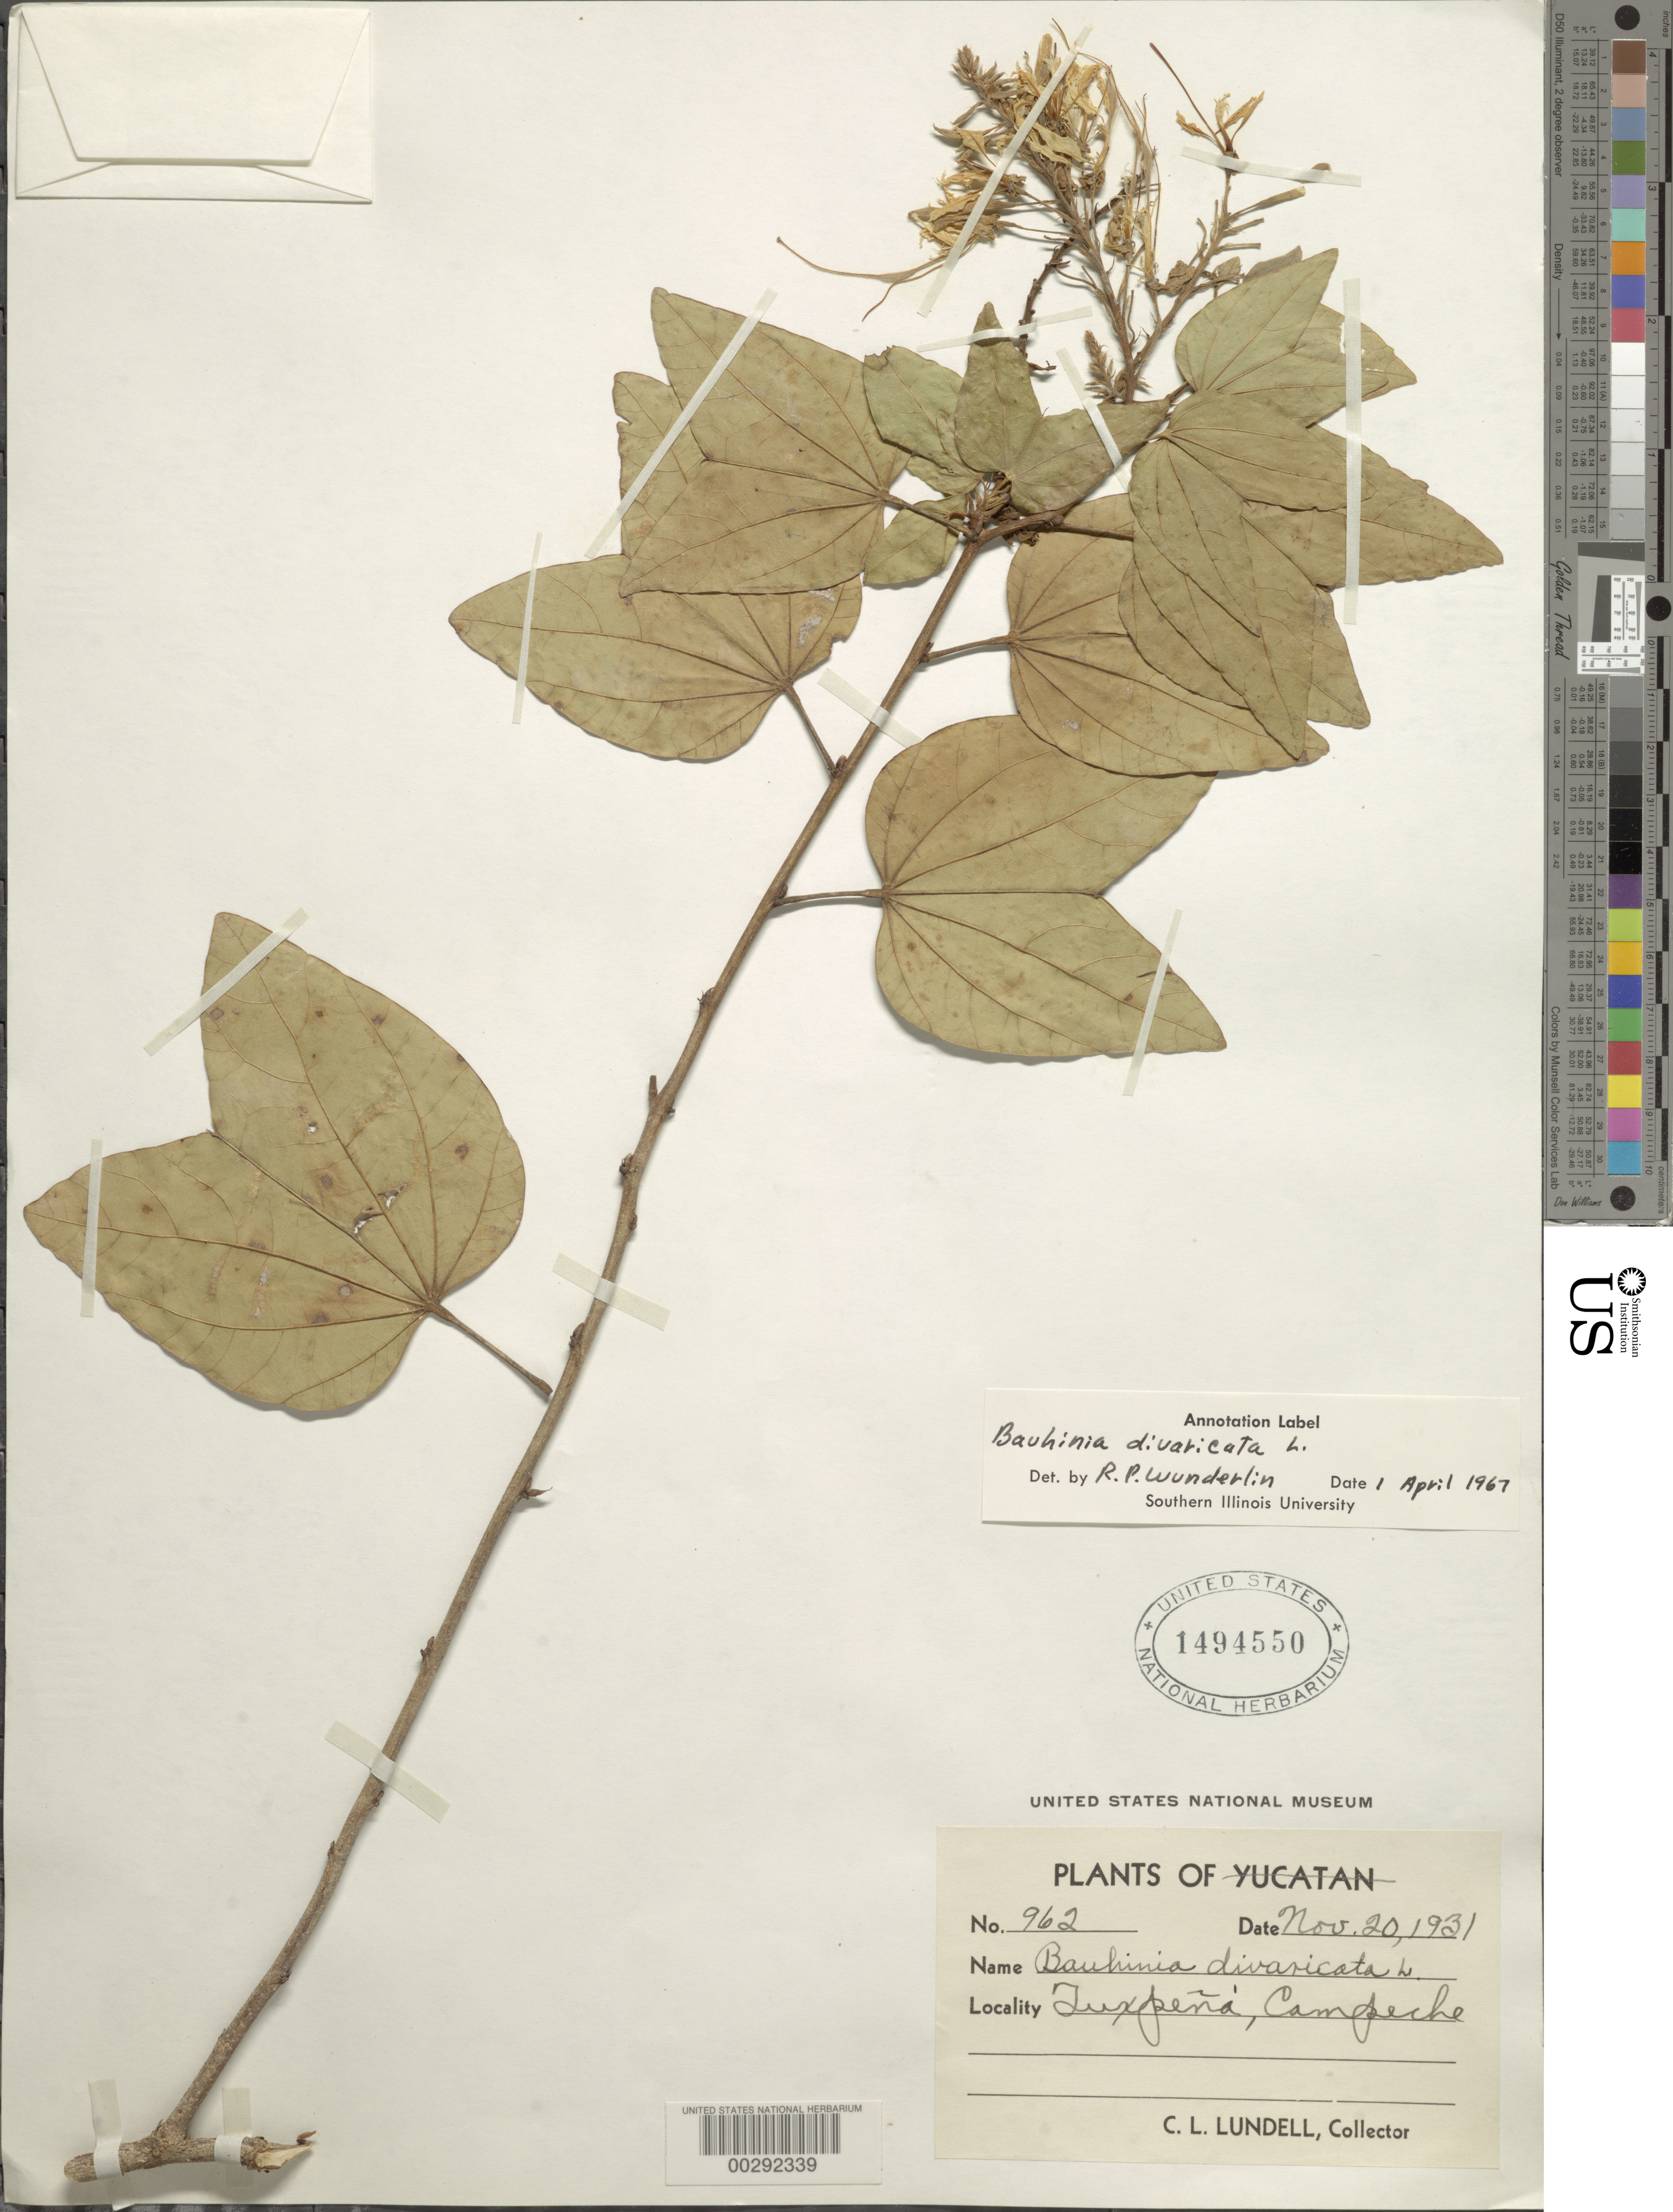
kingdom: Plantae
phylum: Tracheophyta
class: Magnoliopsida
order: Fabales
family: Fabaceae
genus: Bauhinia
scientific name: Bauhinia divaricata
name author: L.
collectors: C. L. Lundell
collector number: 962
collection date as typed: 20 Nov 1931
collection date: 1931-11-20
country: Mexico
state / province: Campeche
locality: Tuxpena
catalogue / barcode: US 1494550